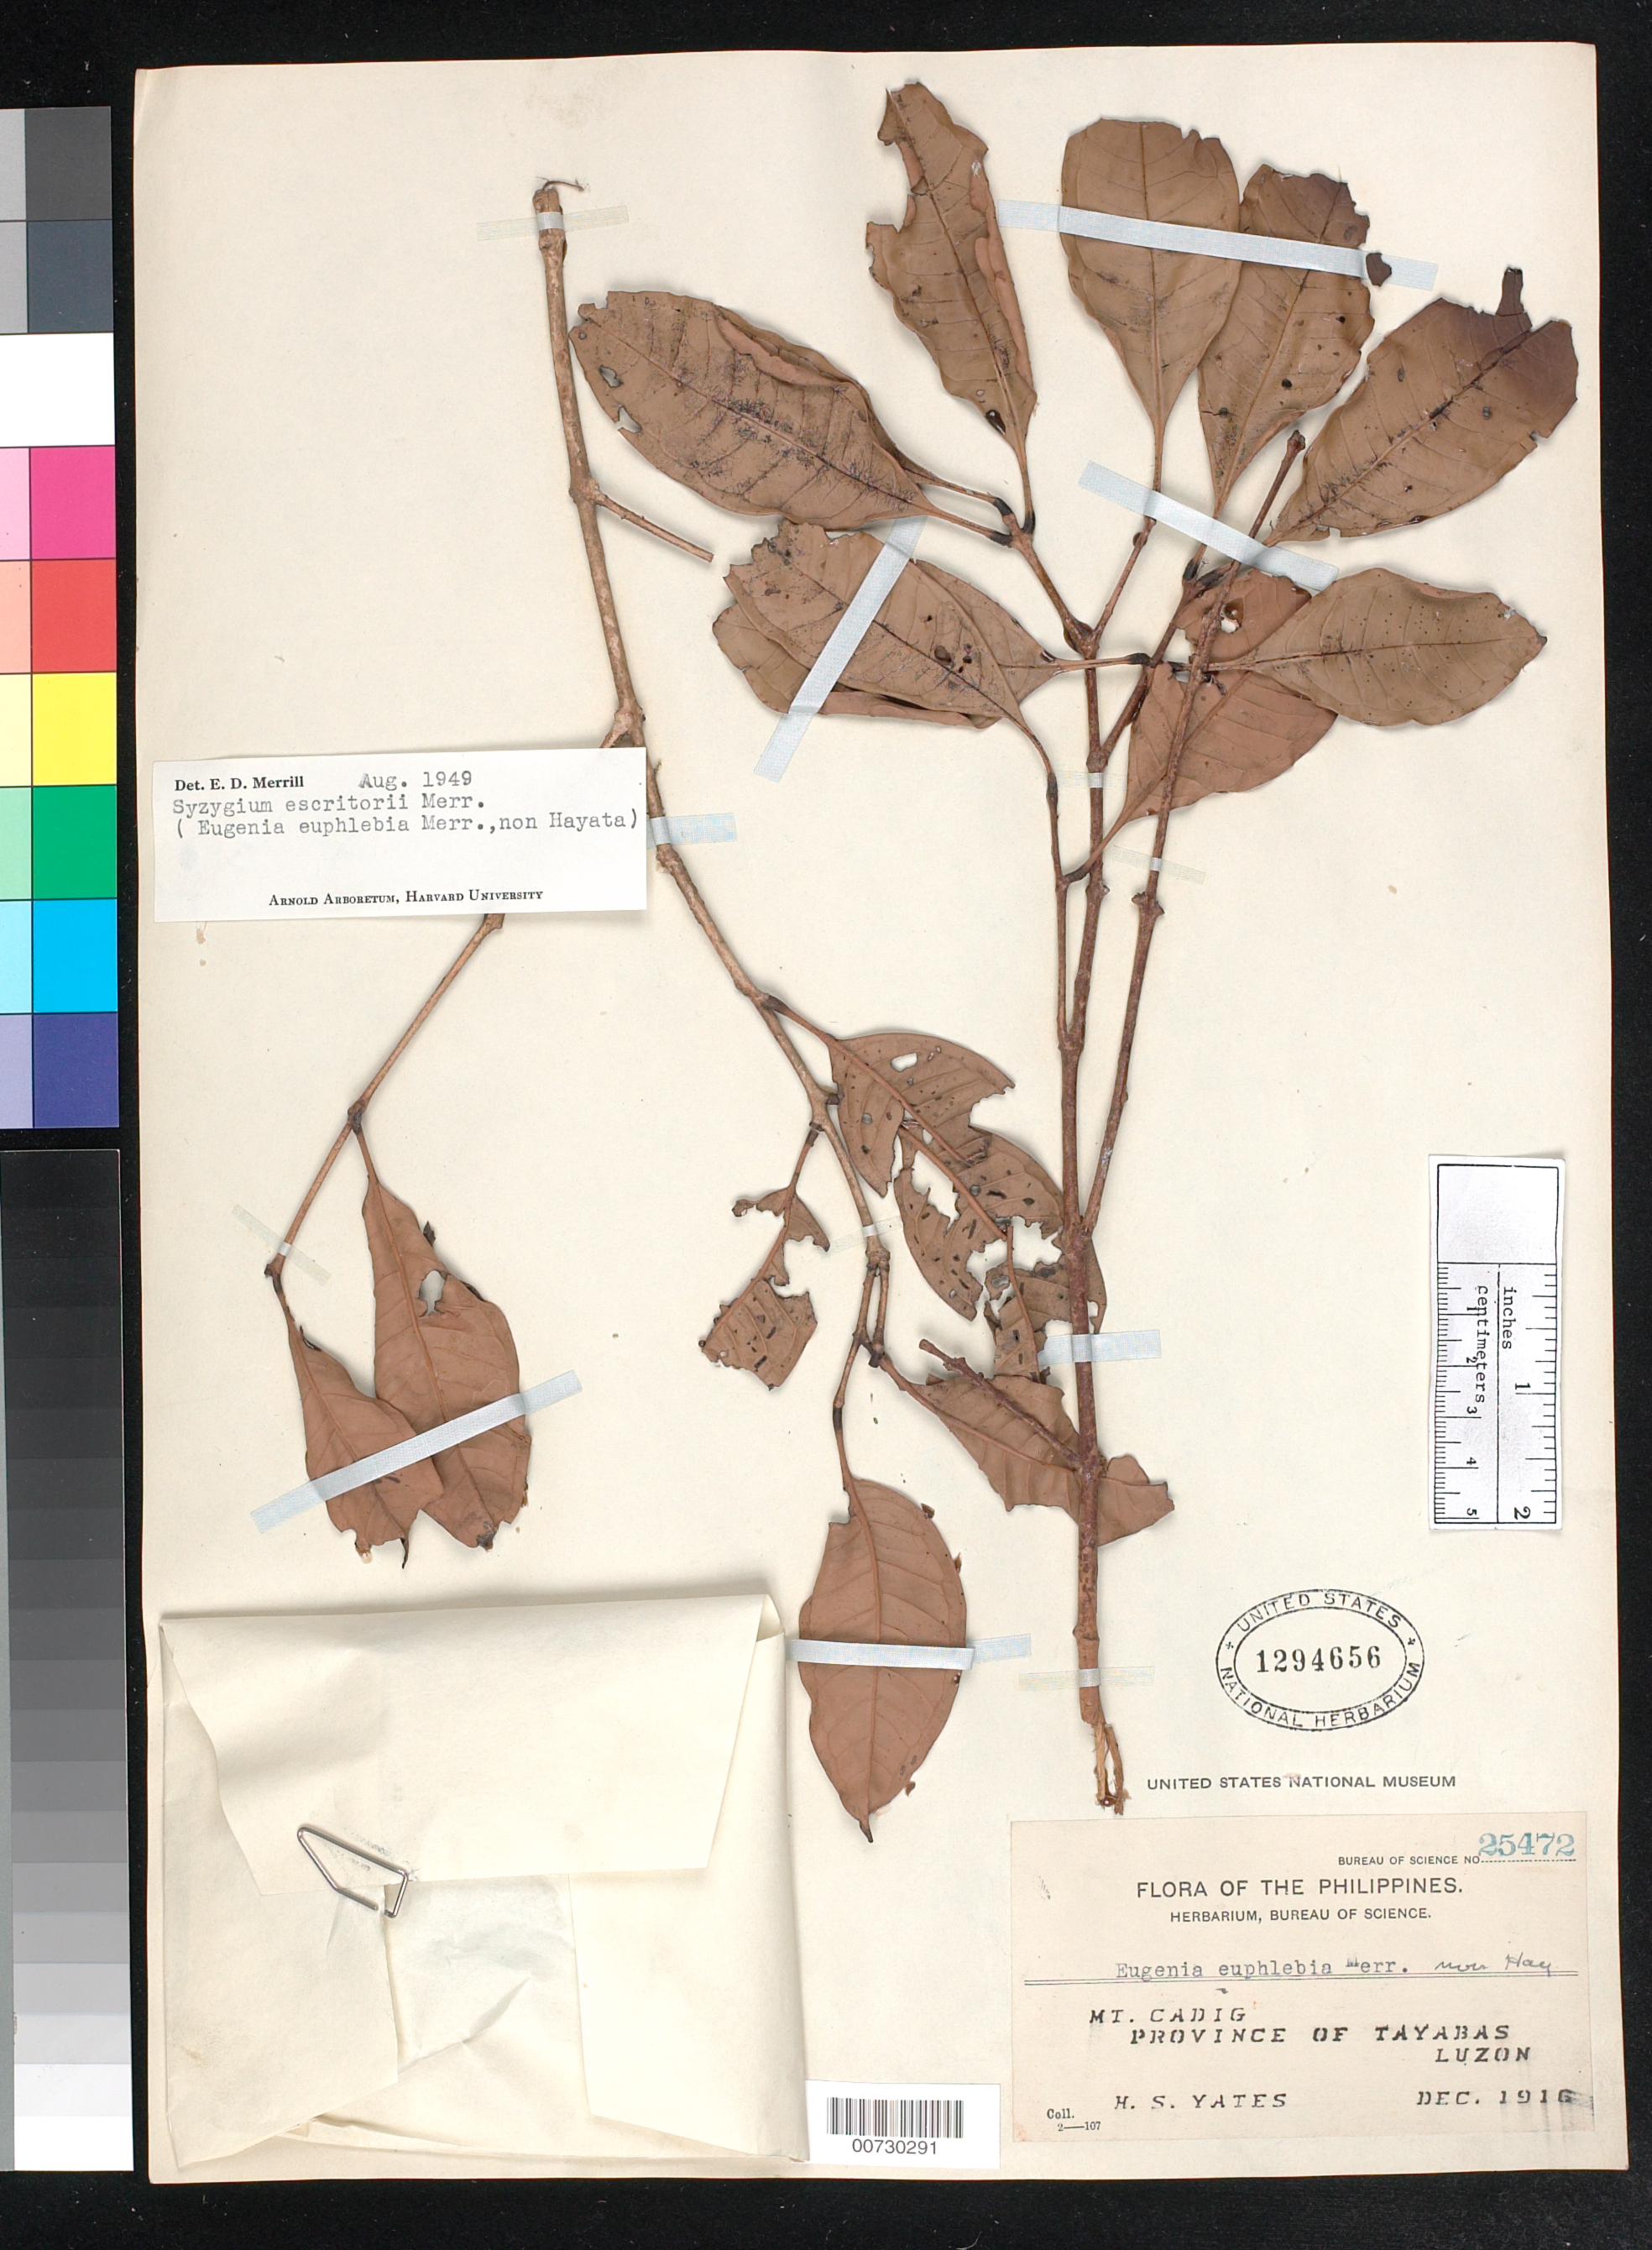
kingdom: Plantae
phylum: Tracheophyta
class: Magnoliopsida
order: Myrtales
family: Myrtaceae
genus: Syzygium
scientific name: Syzygium escritorii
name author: Merr.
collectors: H. S. Yates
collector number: Bur. Sci. 25472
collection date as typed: Dec. 1916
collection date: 1916-12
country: Philippines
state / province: Calabarzon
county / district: Quezon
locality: Mt. Cadig. Tayabas.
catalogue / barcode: US 1294656